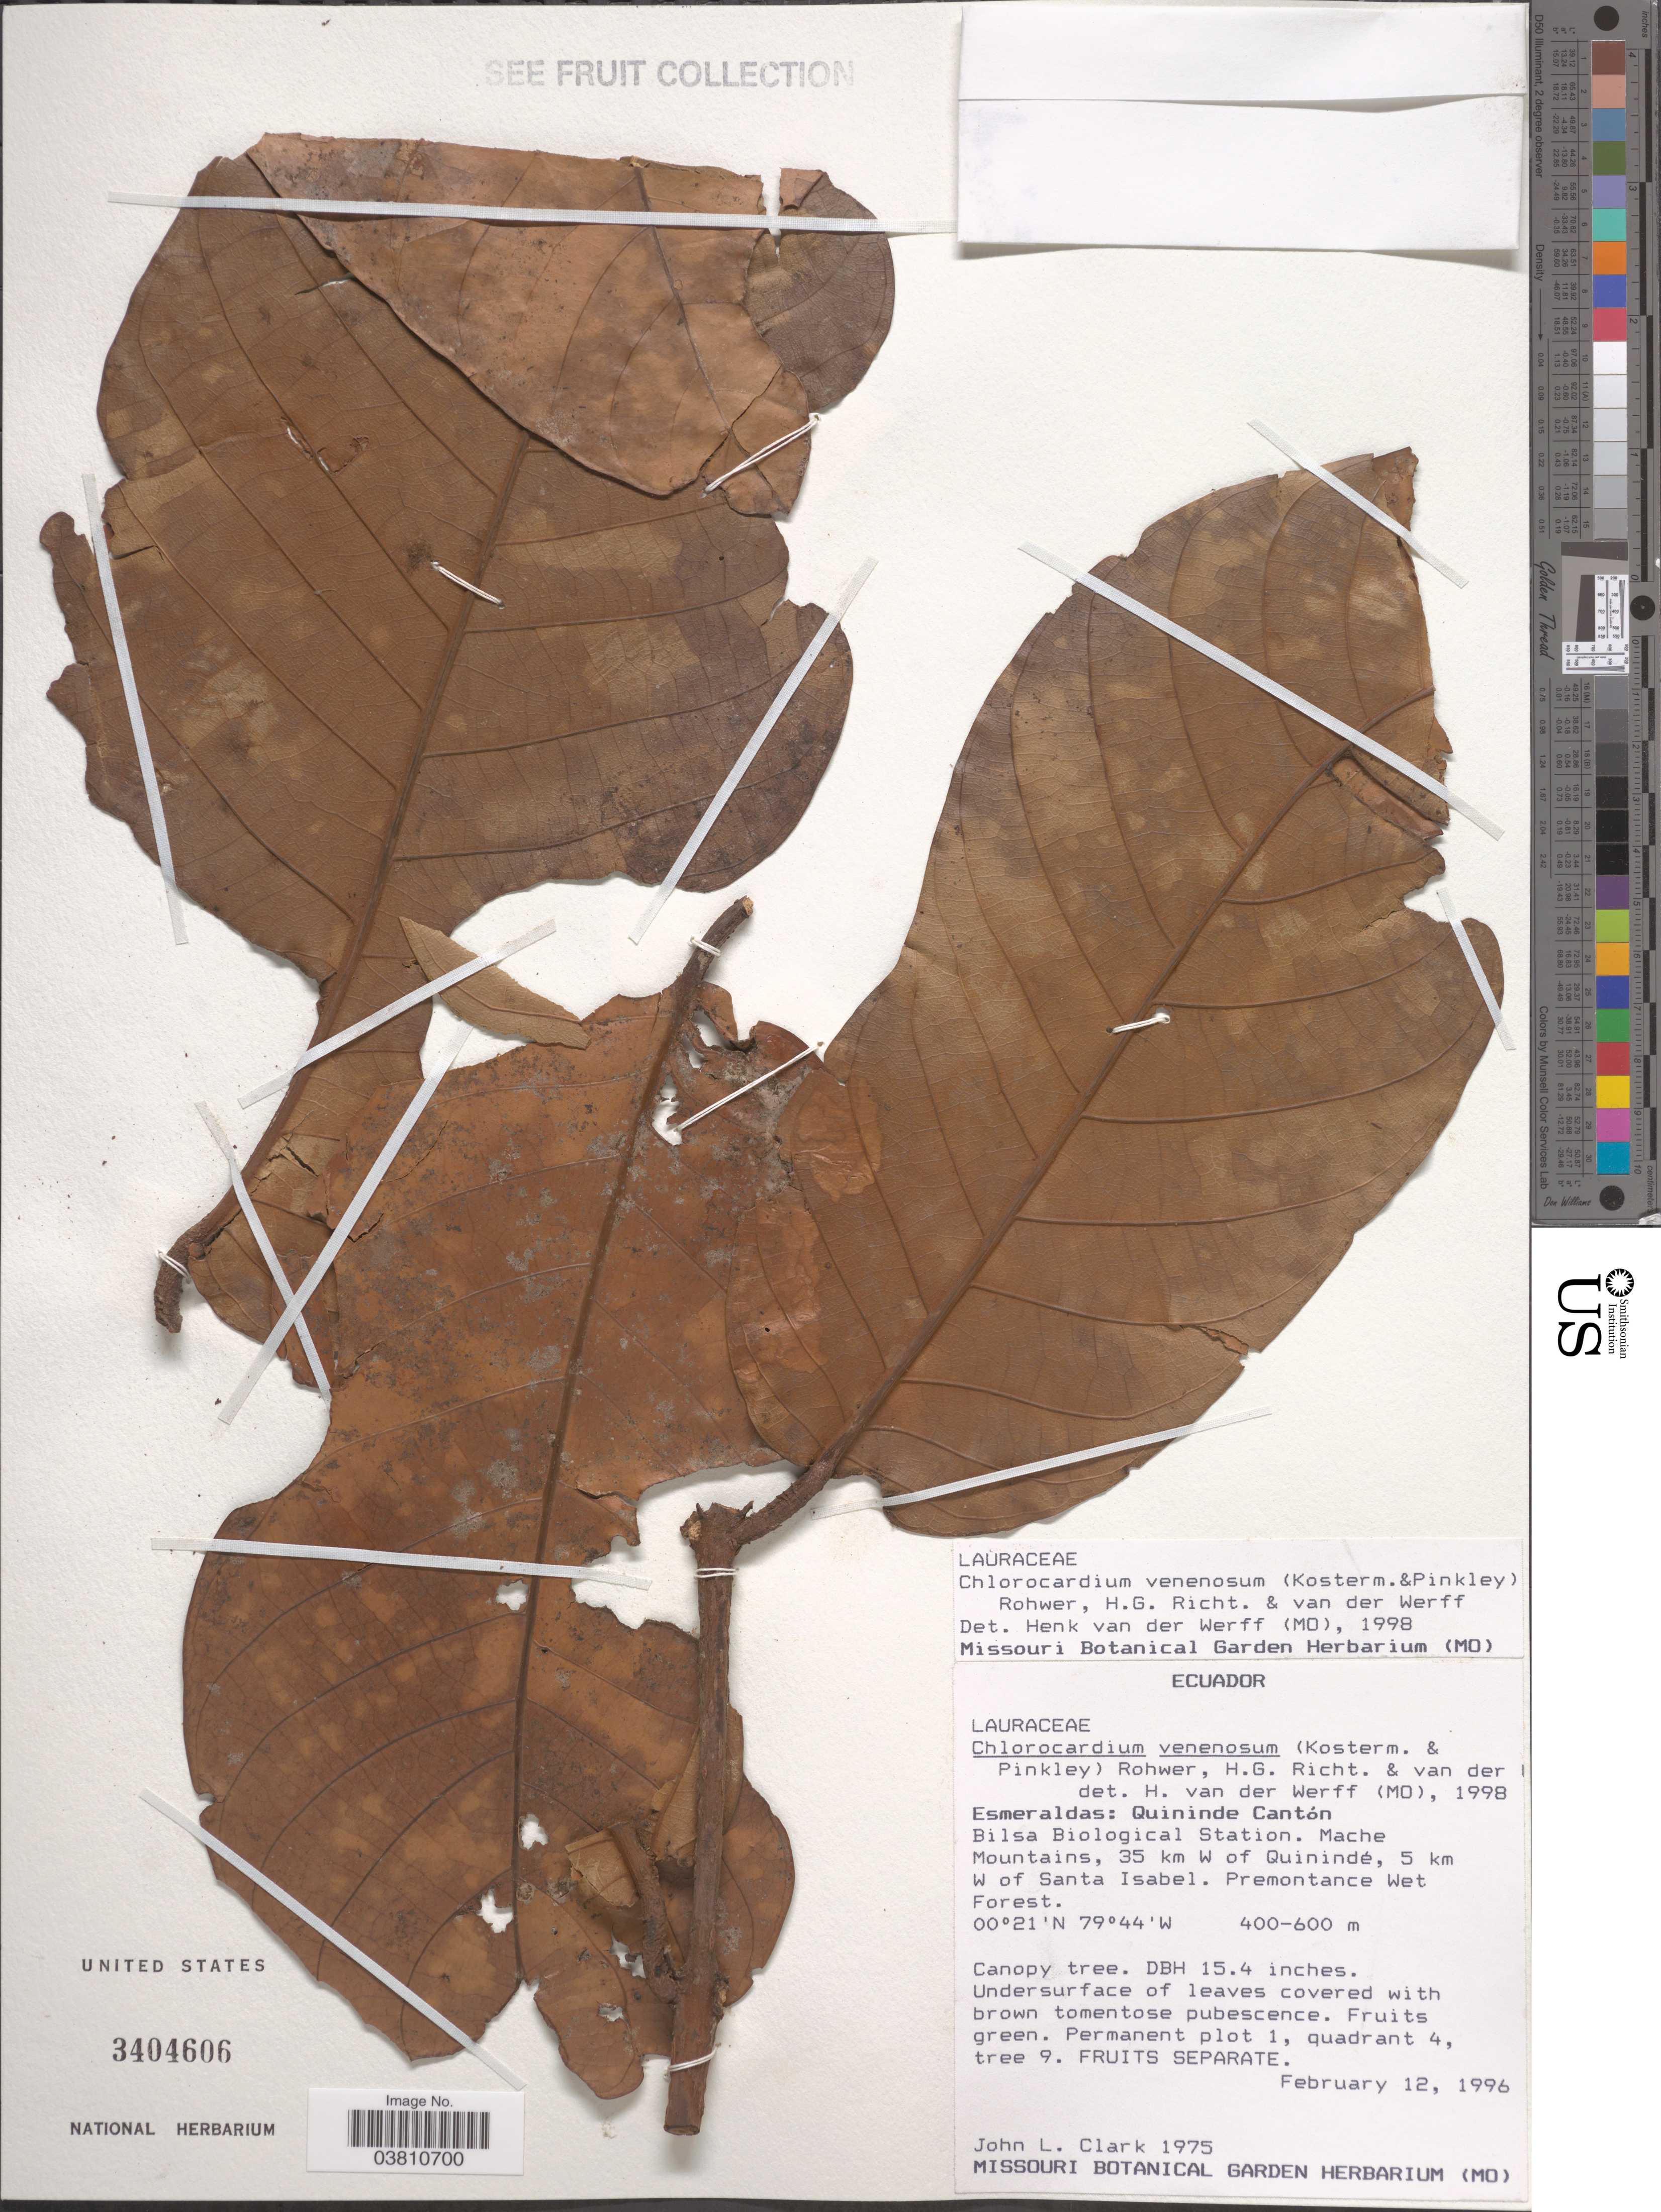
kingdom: Plantae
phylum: Tracheophyta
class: Magnoliopsida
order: Laurales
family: Lauraceae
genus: Chlorocardium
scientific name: Chlorocardium venenosum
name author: (Kosterm. & Pinkley) Rohwer et al.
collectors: J. L. Clark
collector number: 1975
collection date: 1996-02-12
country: Ecuador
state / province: Esmeraldas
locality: Quininde Cantón. Bilsa Biological Station. Mache Mountains, 35 km W of Quinindé, 5 km W of Santa Isabel.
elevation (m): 400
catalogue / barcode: US 3404606